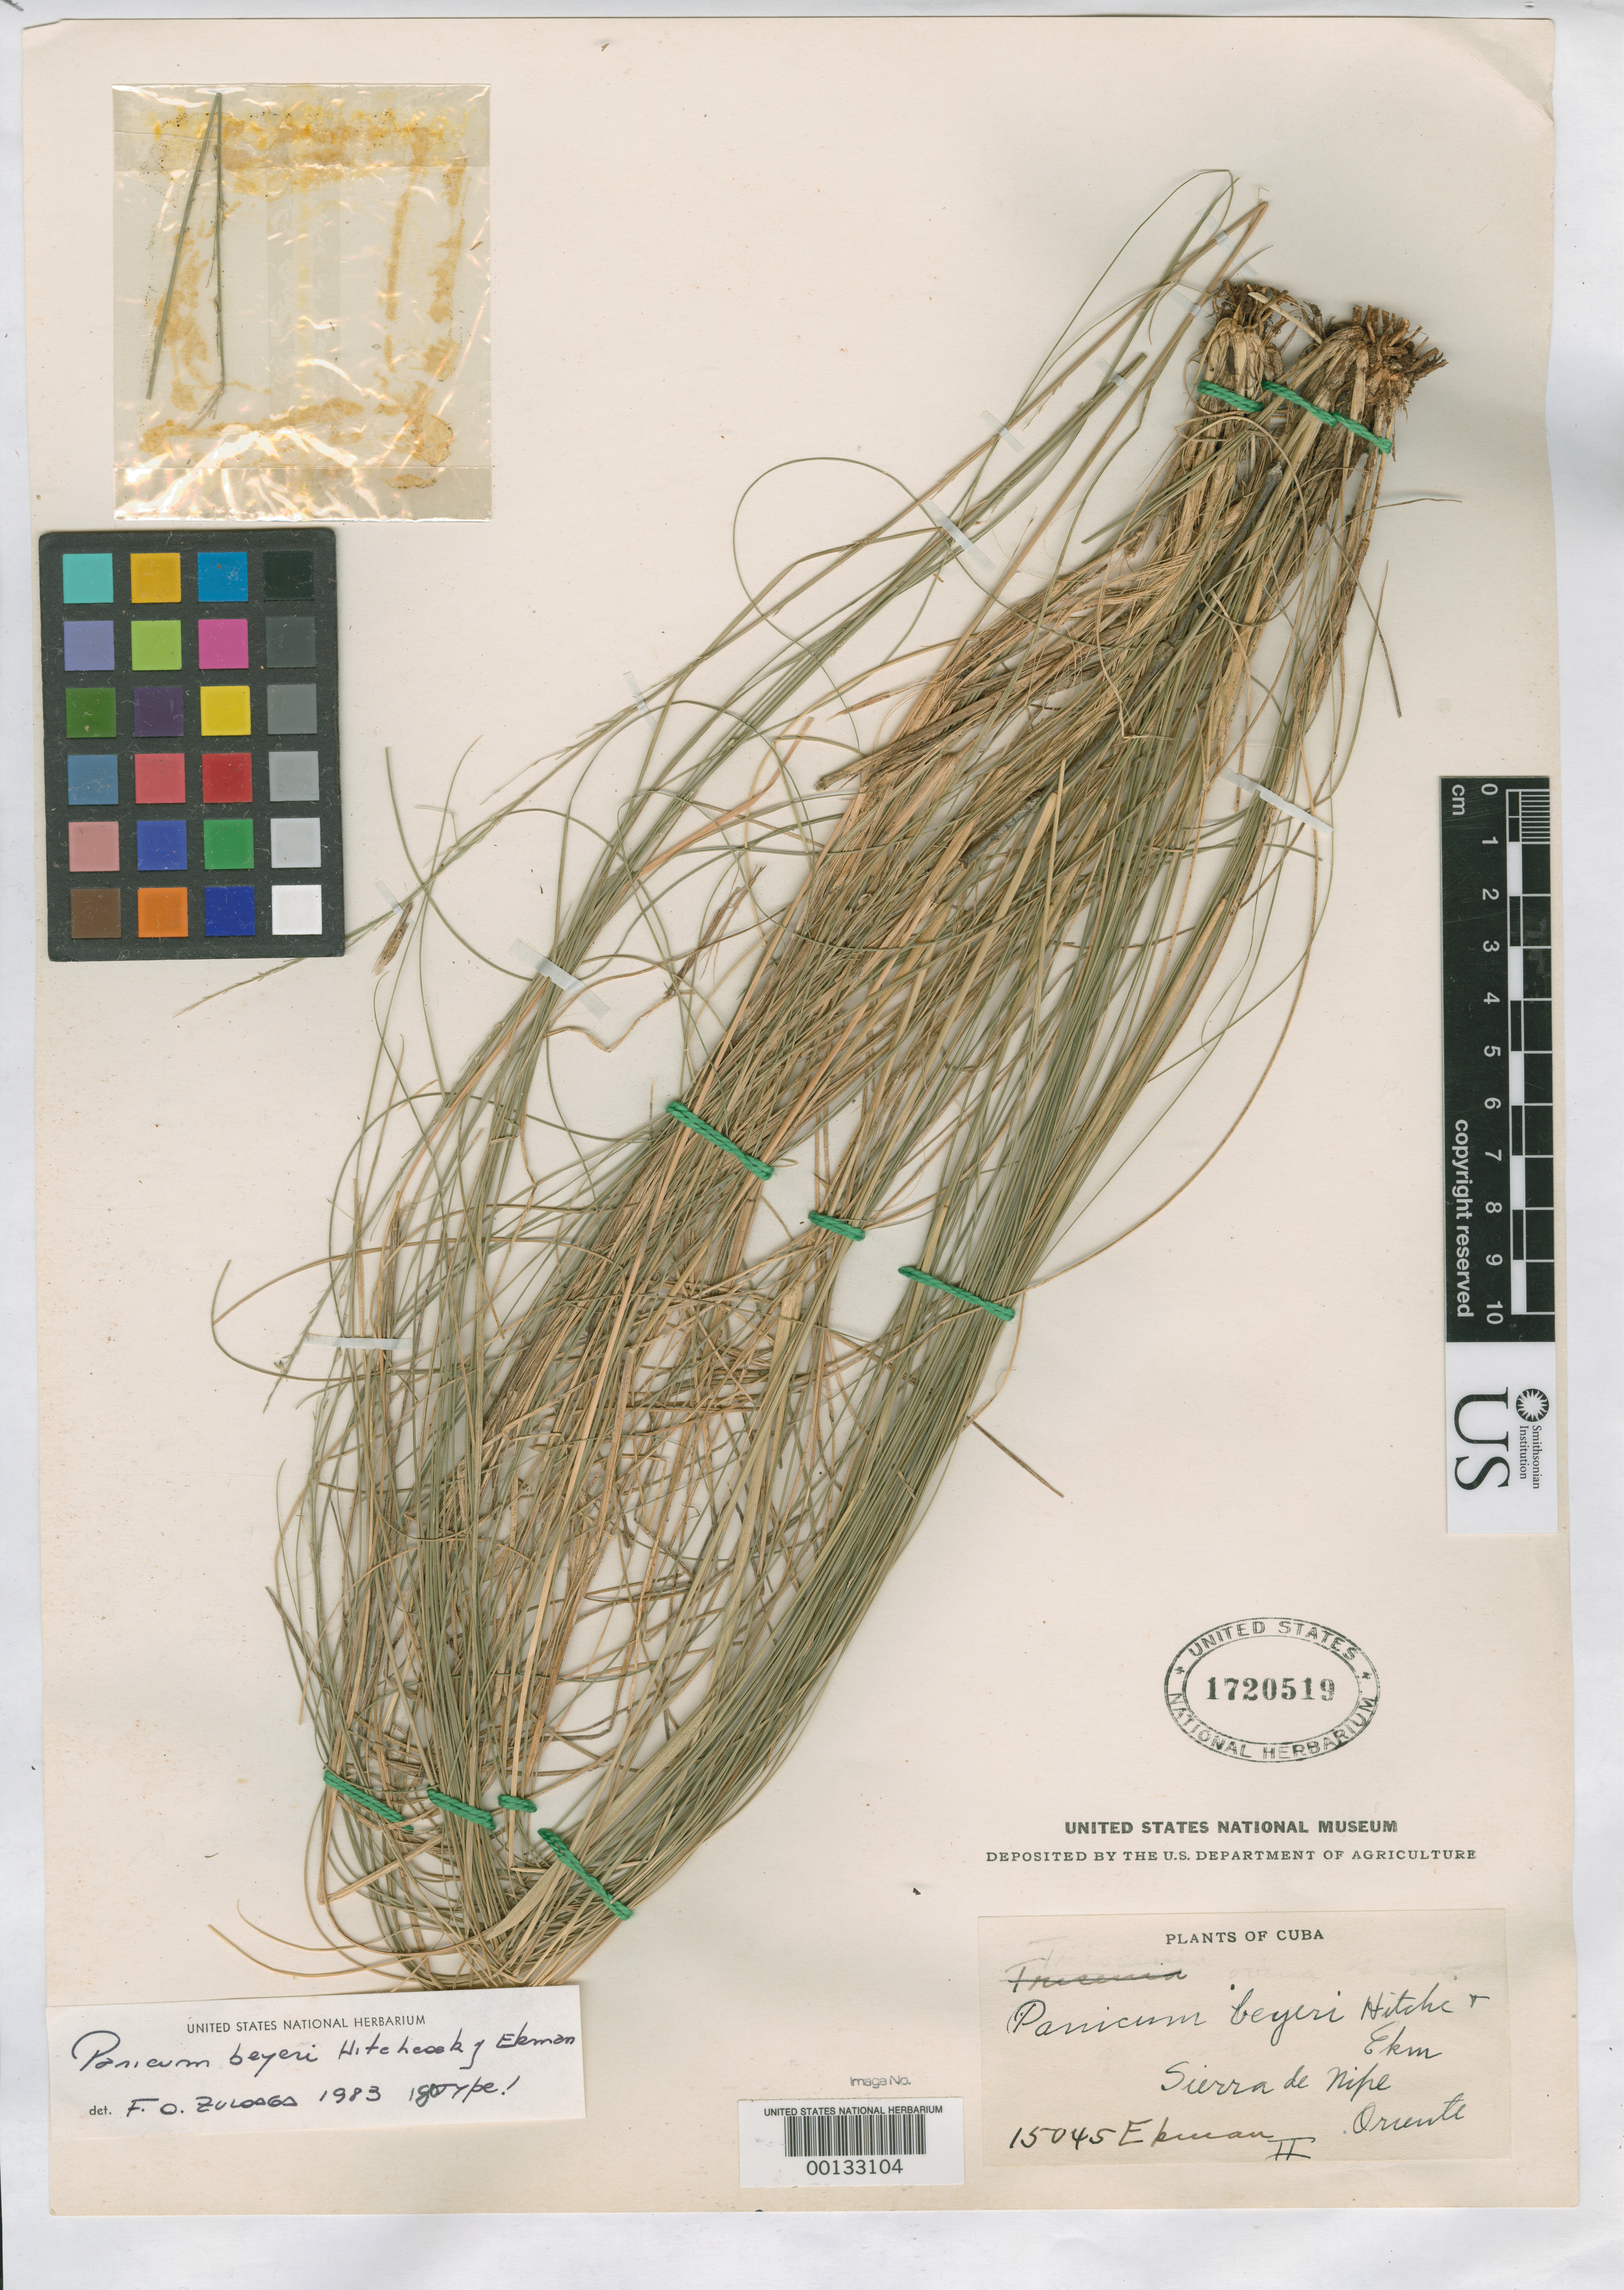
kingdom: Plantae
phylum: Tracheophyta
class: Liliopsida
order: Poales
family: Poaceae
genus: Panicum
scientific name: Panicum beyeri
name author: Hitchc. & Ekman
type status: Isotype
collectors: E. L. Ekman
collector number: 15045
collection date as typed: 08 Sep 1922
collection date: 1922-09-08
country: Cuba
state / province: Oriente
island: Greater Antilles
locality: Sierra de Nipe, Rio Piloto.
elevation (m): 300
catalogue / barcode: US 1720519